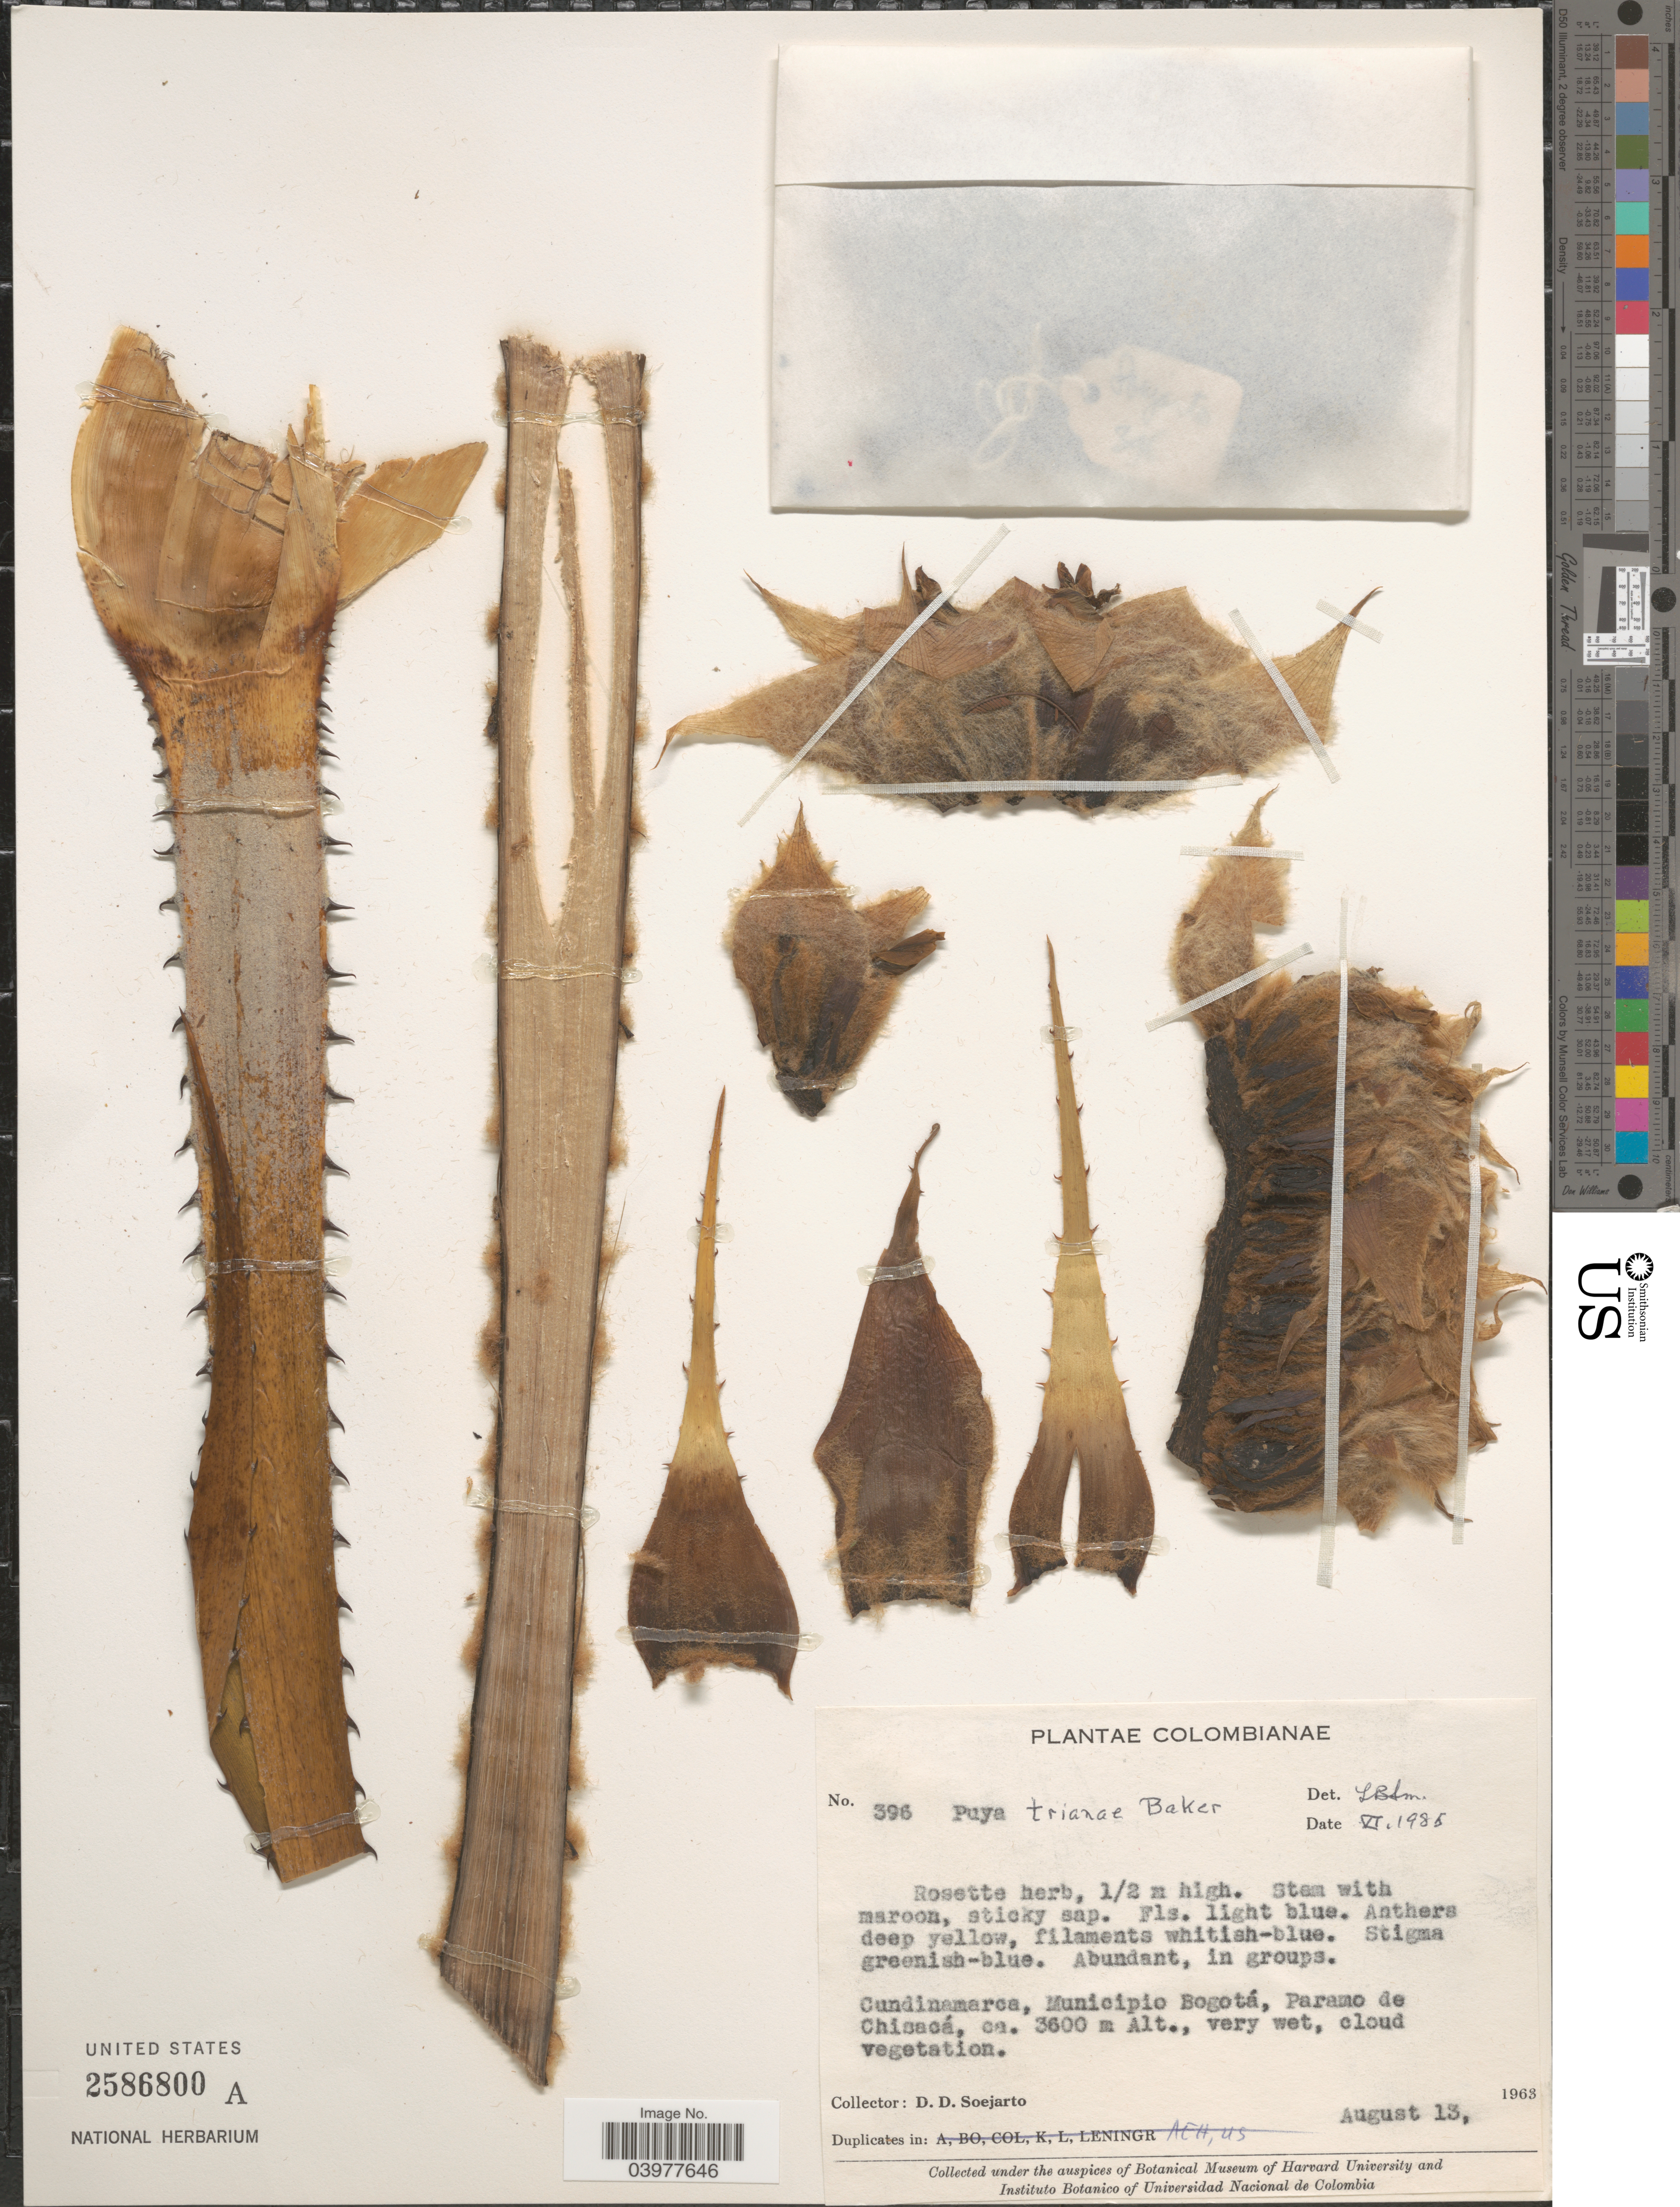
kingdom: Plantae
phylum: Tracheophyta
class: Liliopsida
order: Poales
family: Bromeliaceae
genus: Puya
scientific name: Puya trianae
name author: Baker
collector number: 396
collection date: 1963-08-13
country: Colombia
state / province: Cundinamarca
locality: Municipio Bogotá, Paramo de Chisacá.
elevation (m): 3600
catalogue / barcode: US 2586800A